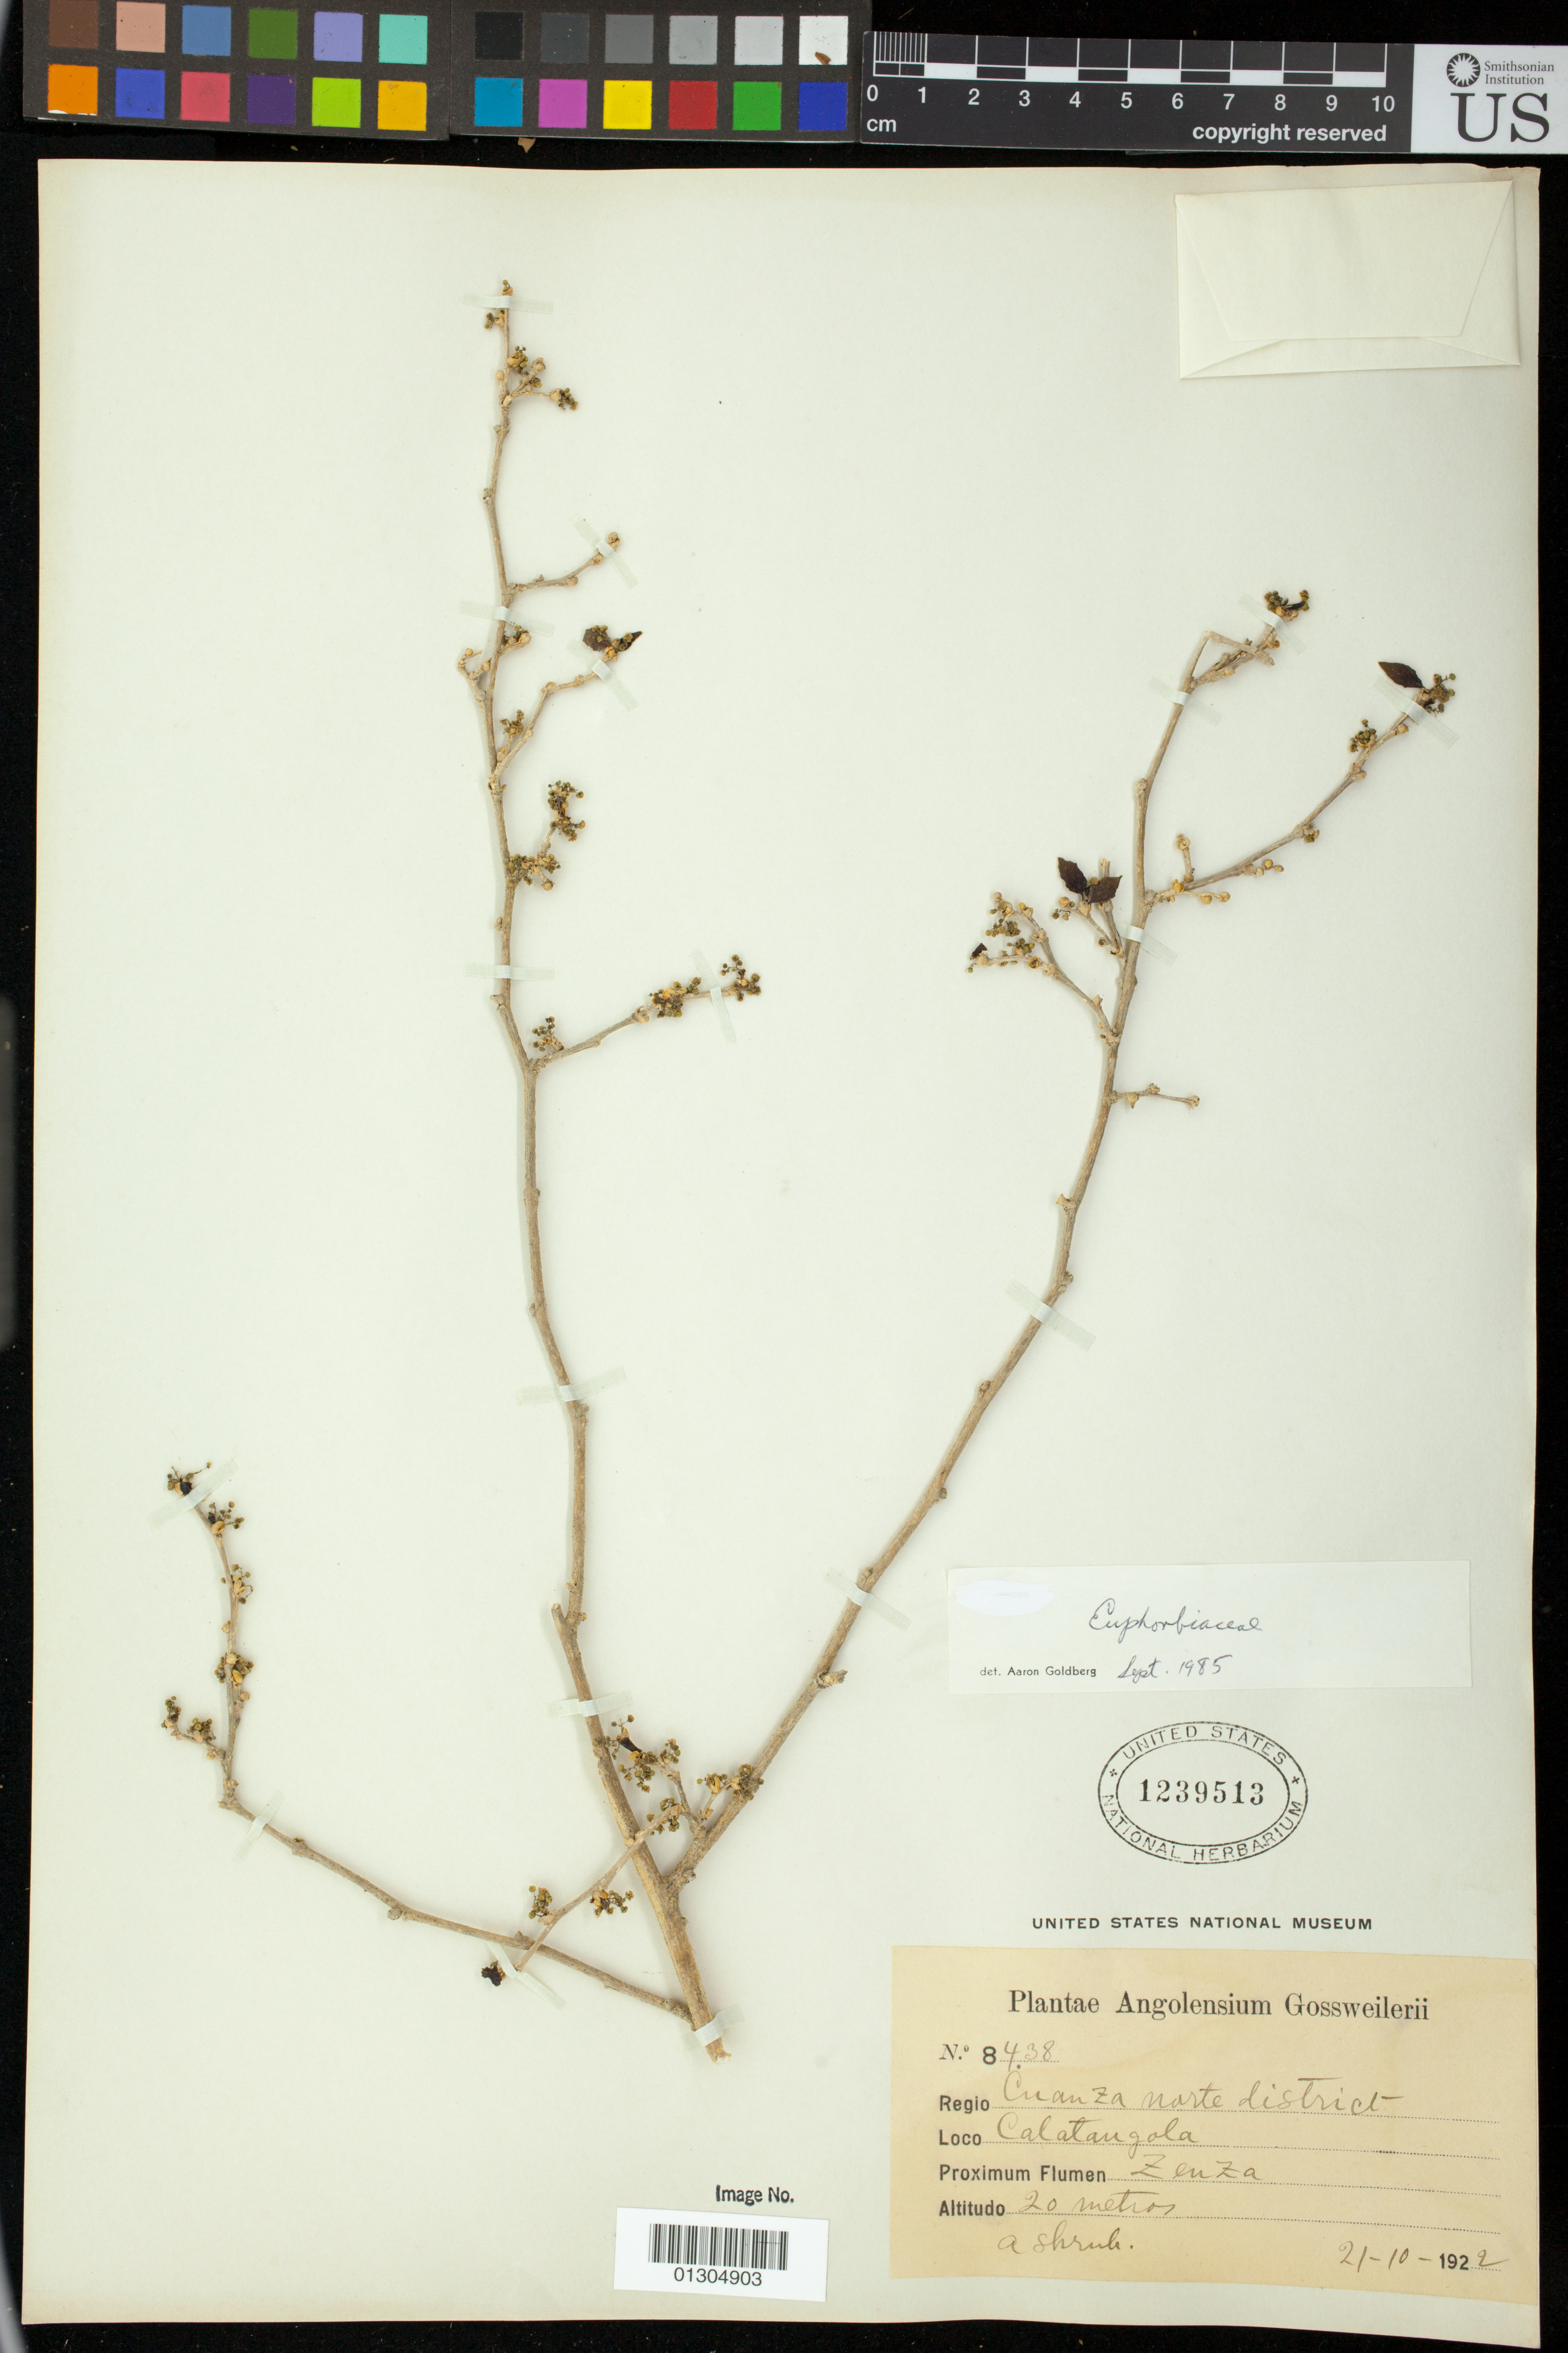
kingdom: Plantae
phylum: Tracheophyta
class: Magnoliopsida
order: Malpighiales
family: Euphorbiaceae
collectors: J. Gossweiler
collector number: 8438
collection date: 1922-10-21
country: Angola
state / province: Cuanza Norte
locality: Calatangola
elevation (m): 20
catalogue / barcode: US 1239513